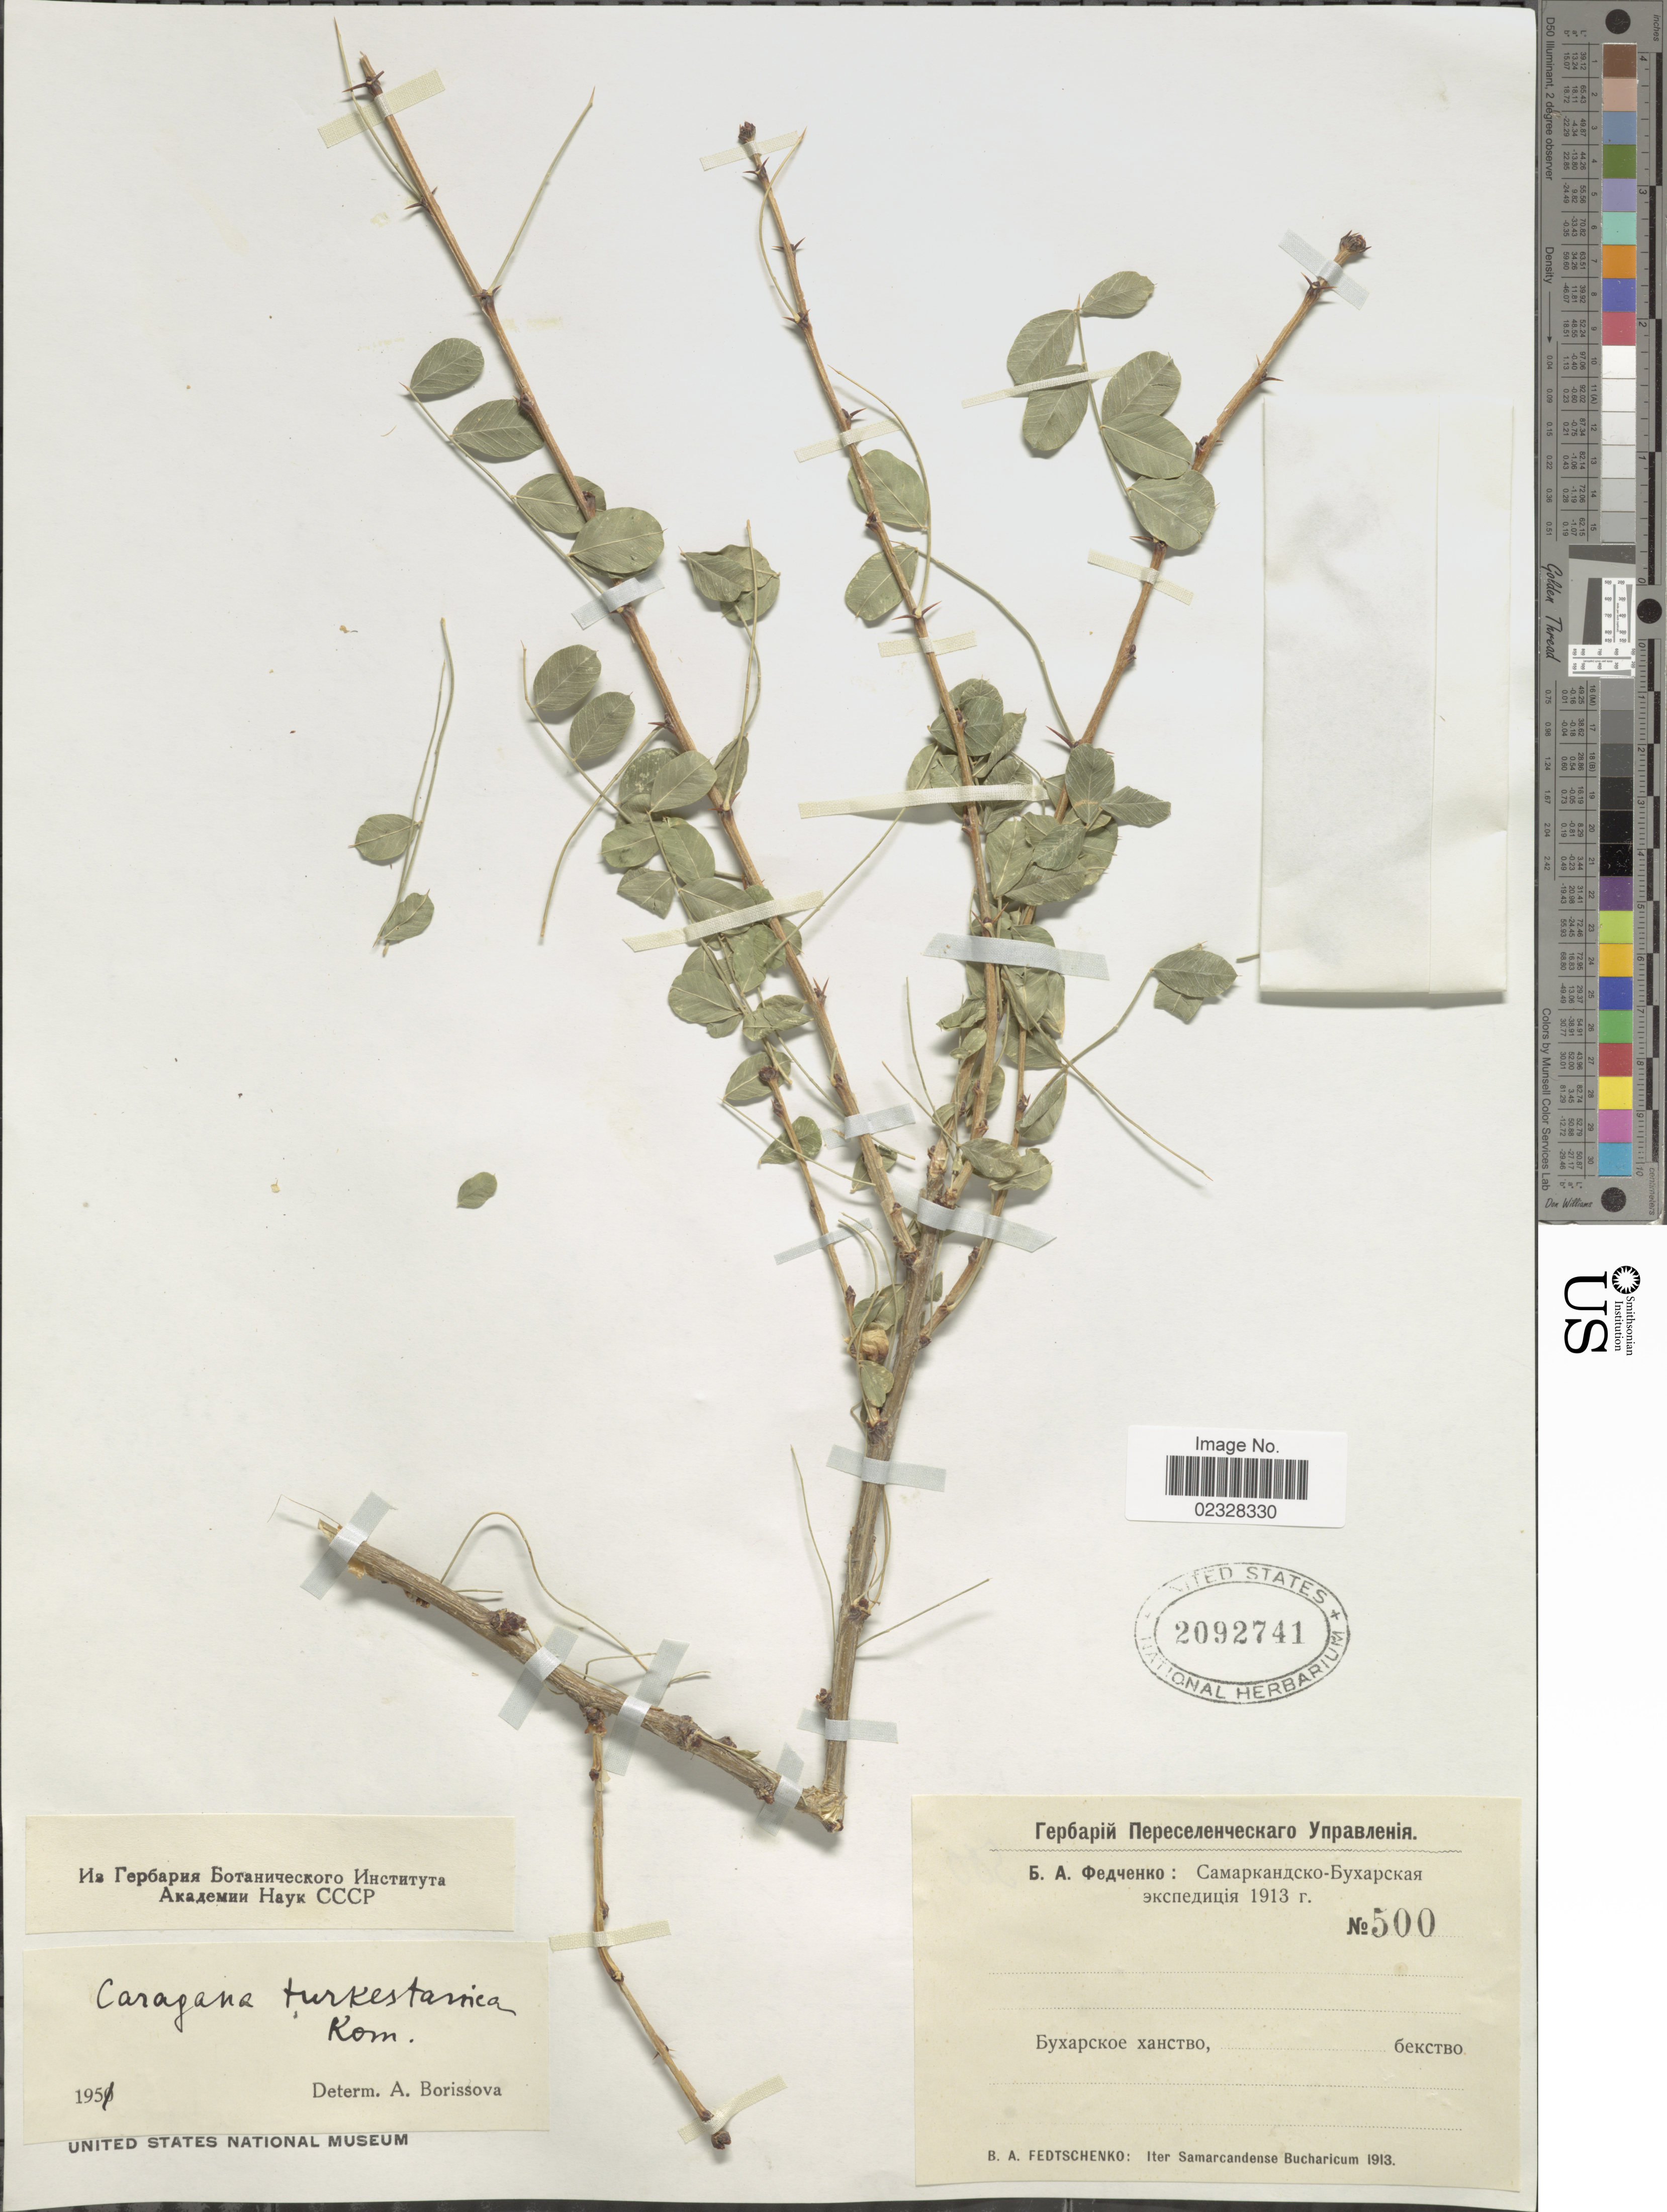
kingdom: Plantae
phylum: Tracheophyta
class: Magnoliopsida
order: Fabales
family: Fabaceae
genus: Caragana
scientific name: Caragana turkestanica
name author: Kom.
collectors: B. A. Fedtschenko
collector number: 500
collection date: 1913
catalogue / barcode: US 2092741